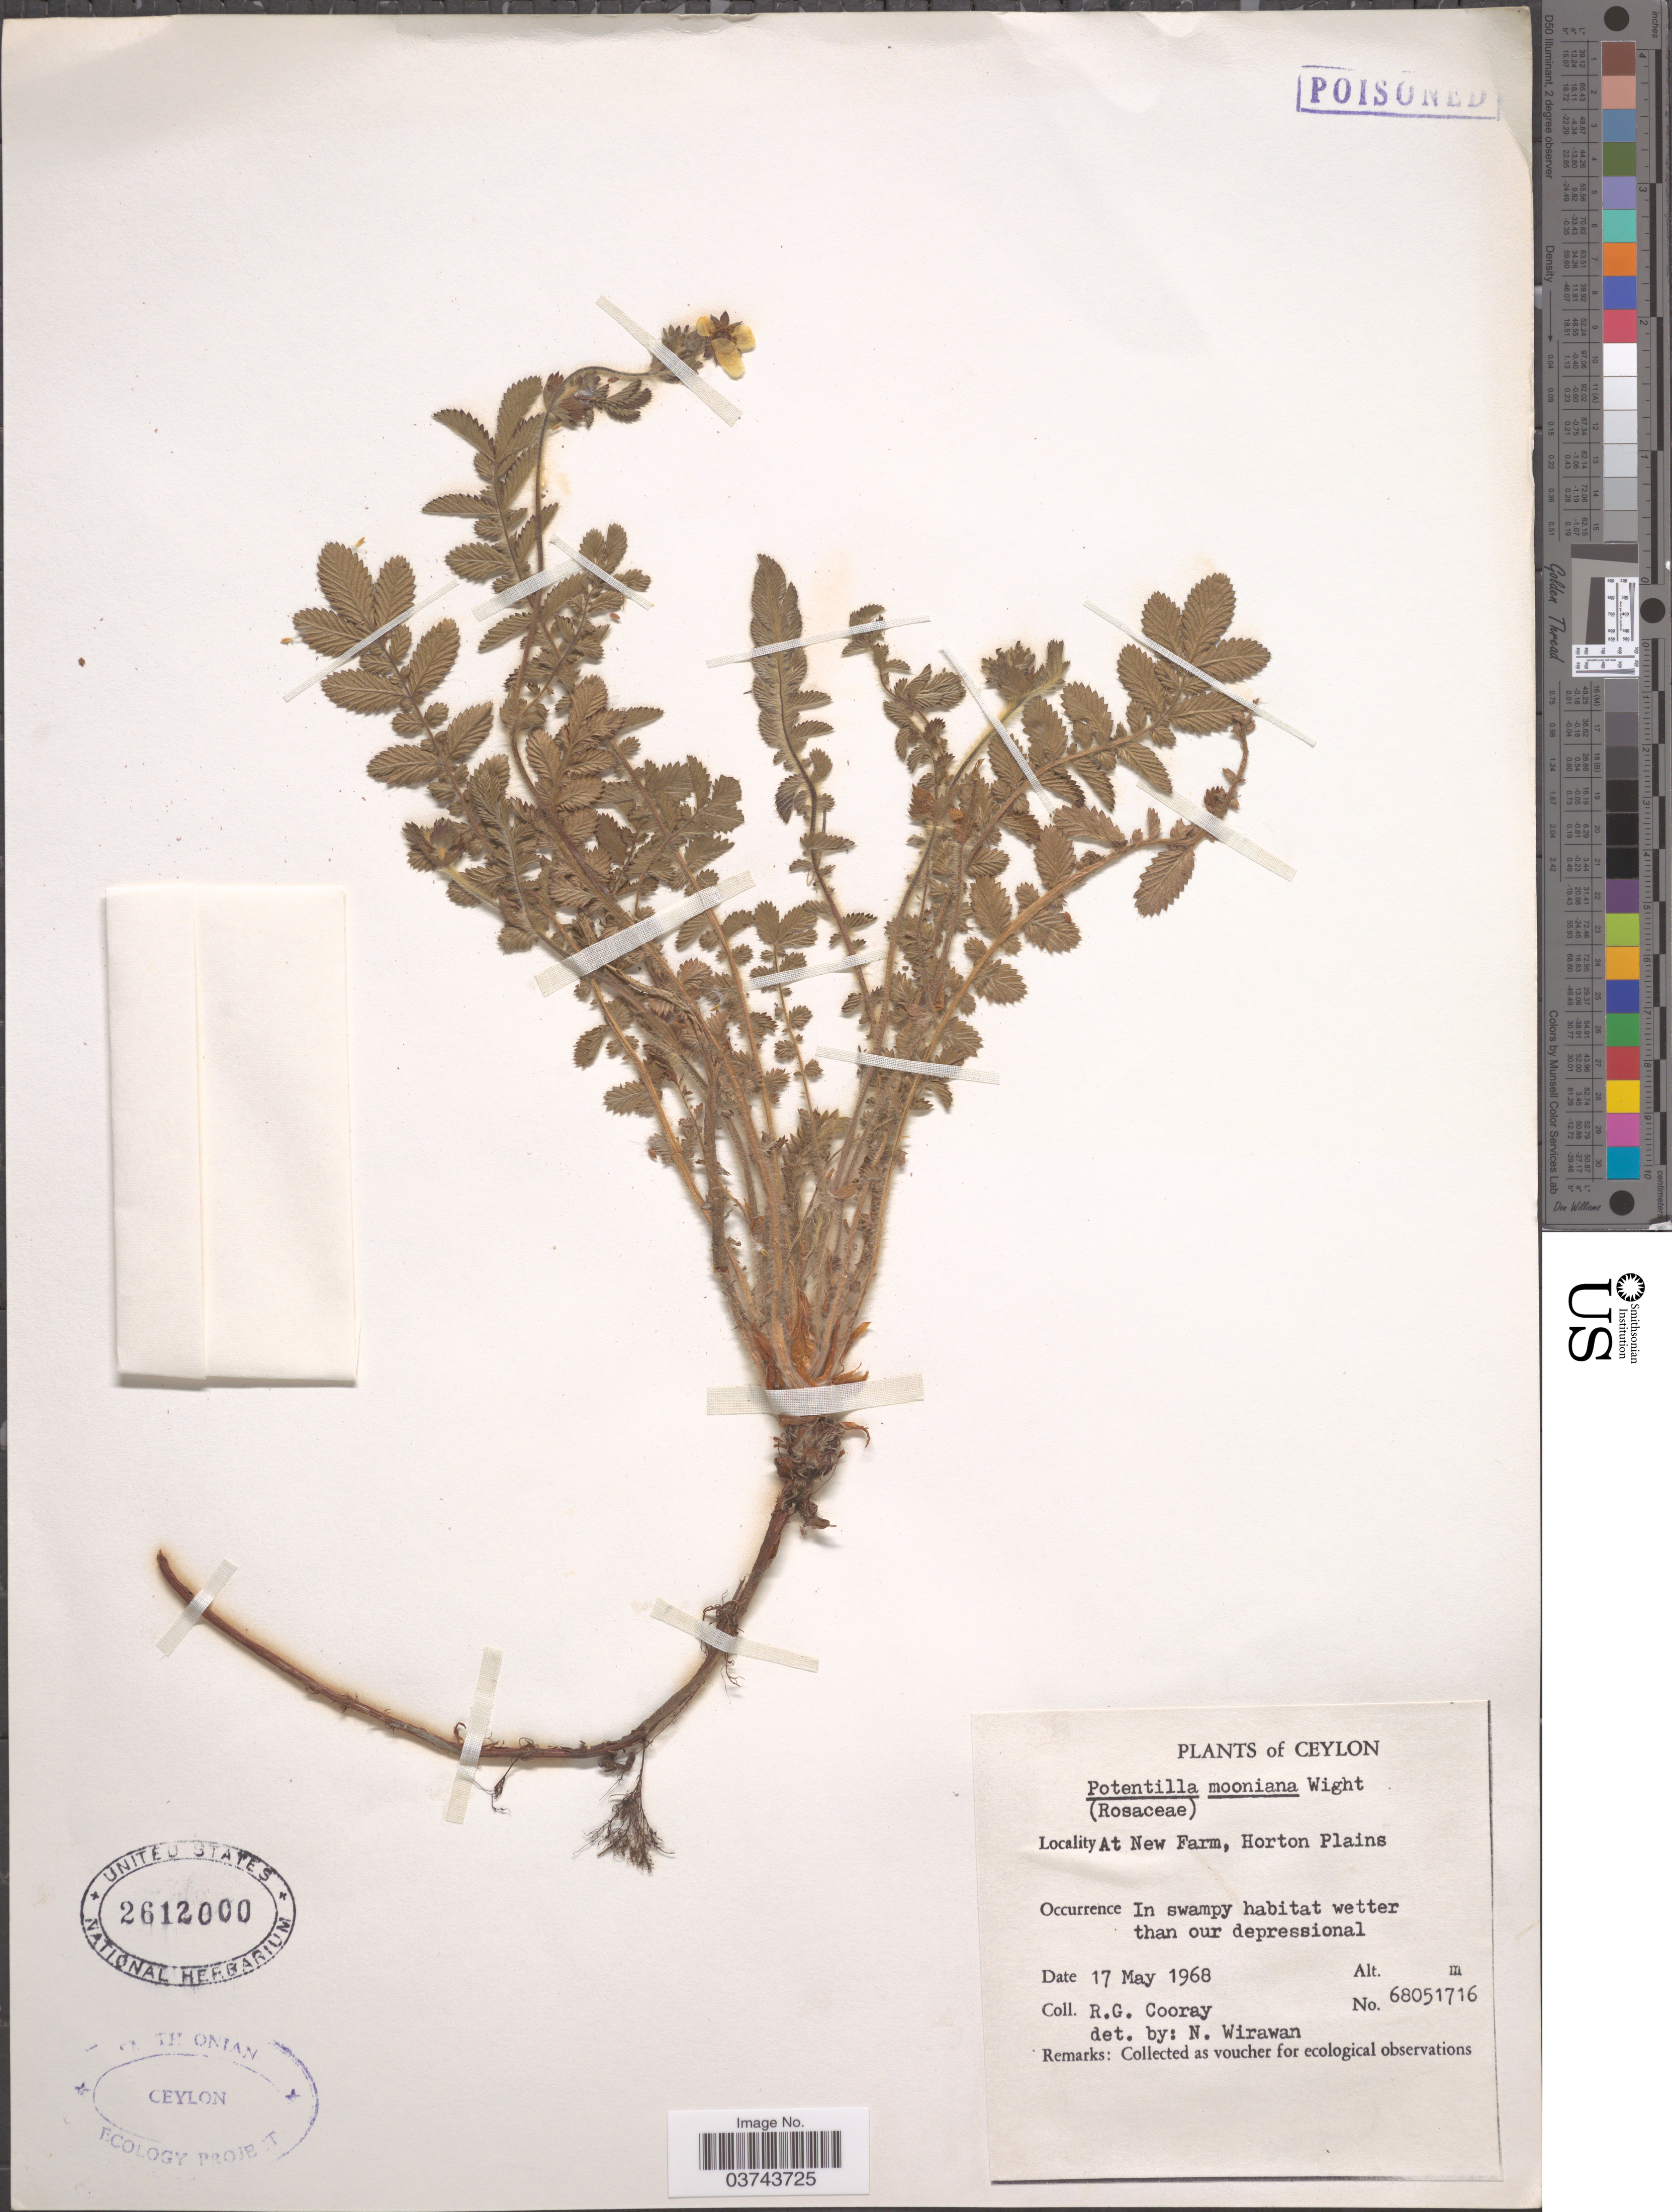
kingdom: Plantae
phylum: Tracheophyta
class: Magnoliopsida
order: Rosales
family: Rosaceae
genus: Potentilla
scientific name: Potentilla mooniana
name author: Wight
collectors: R. Cooray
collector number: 68051716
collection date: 1968-05-17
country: Sri Lanka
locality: Ceylon. At New Farm, Horton Plains.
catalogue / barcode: US 2612000